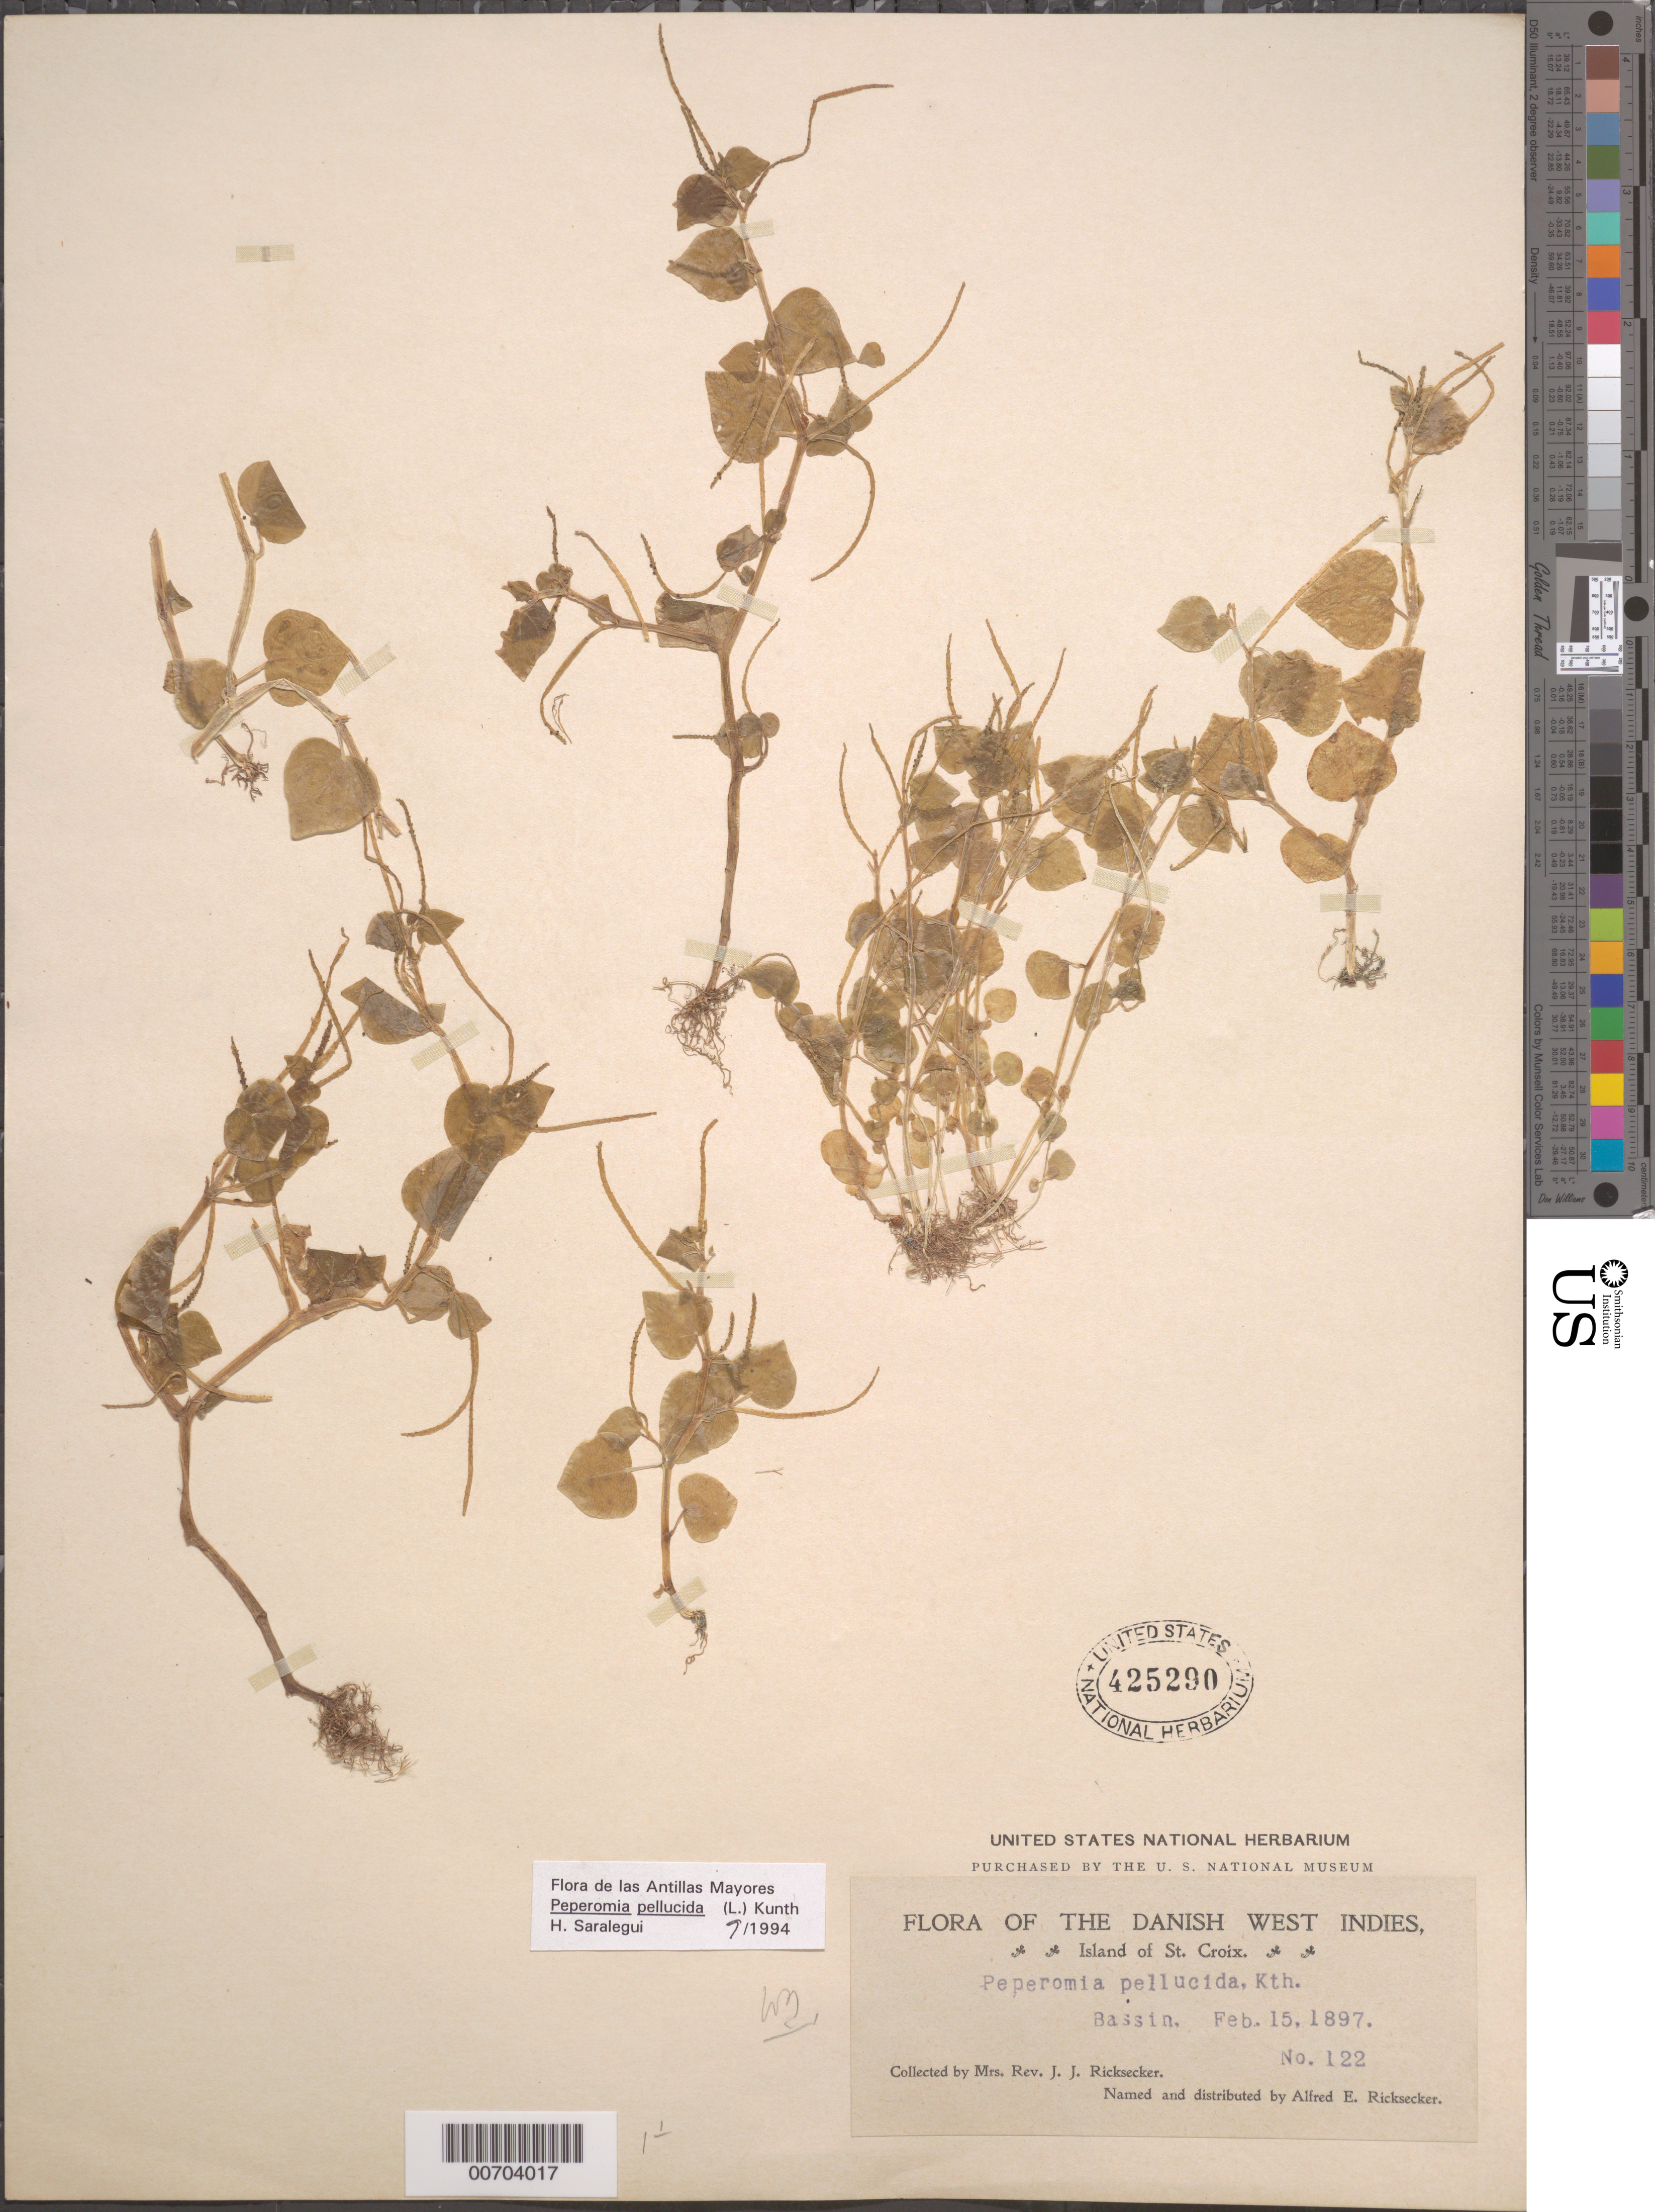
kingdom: Plantae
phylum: Tracheophyta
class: Magnoliopsida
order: Piperales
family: Piperaceae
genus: Peperomia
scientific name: Peperomia pellucida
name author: (L.) Kunth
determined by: Saralegui Boza, H.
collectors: A. E. Ricksecker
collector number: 122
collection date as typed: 15 Feb 1897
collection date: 1897-02-15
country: U.S. Virgin Islands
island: St. Croix Island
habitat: Bassin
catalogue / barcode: US 425270